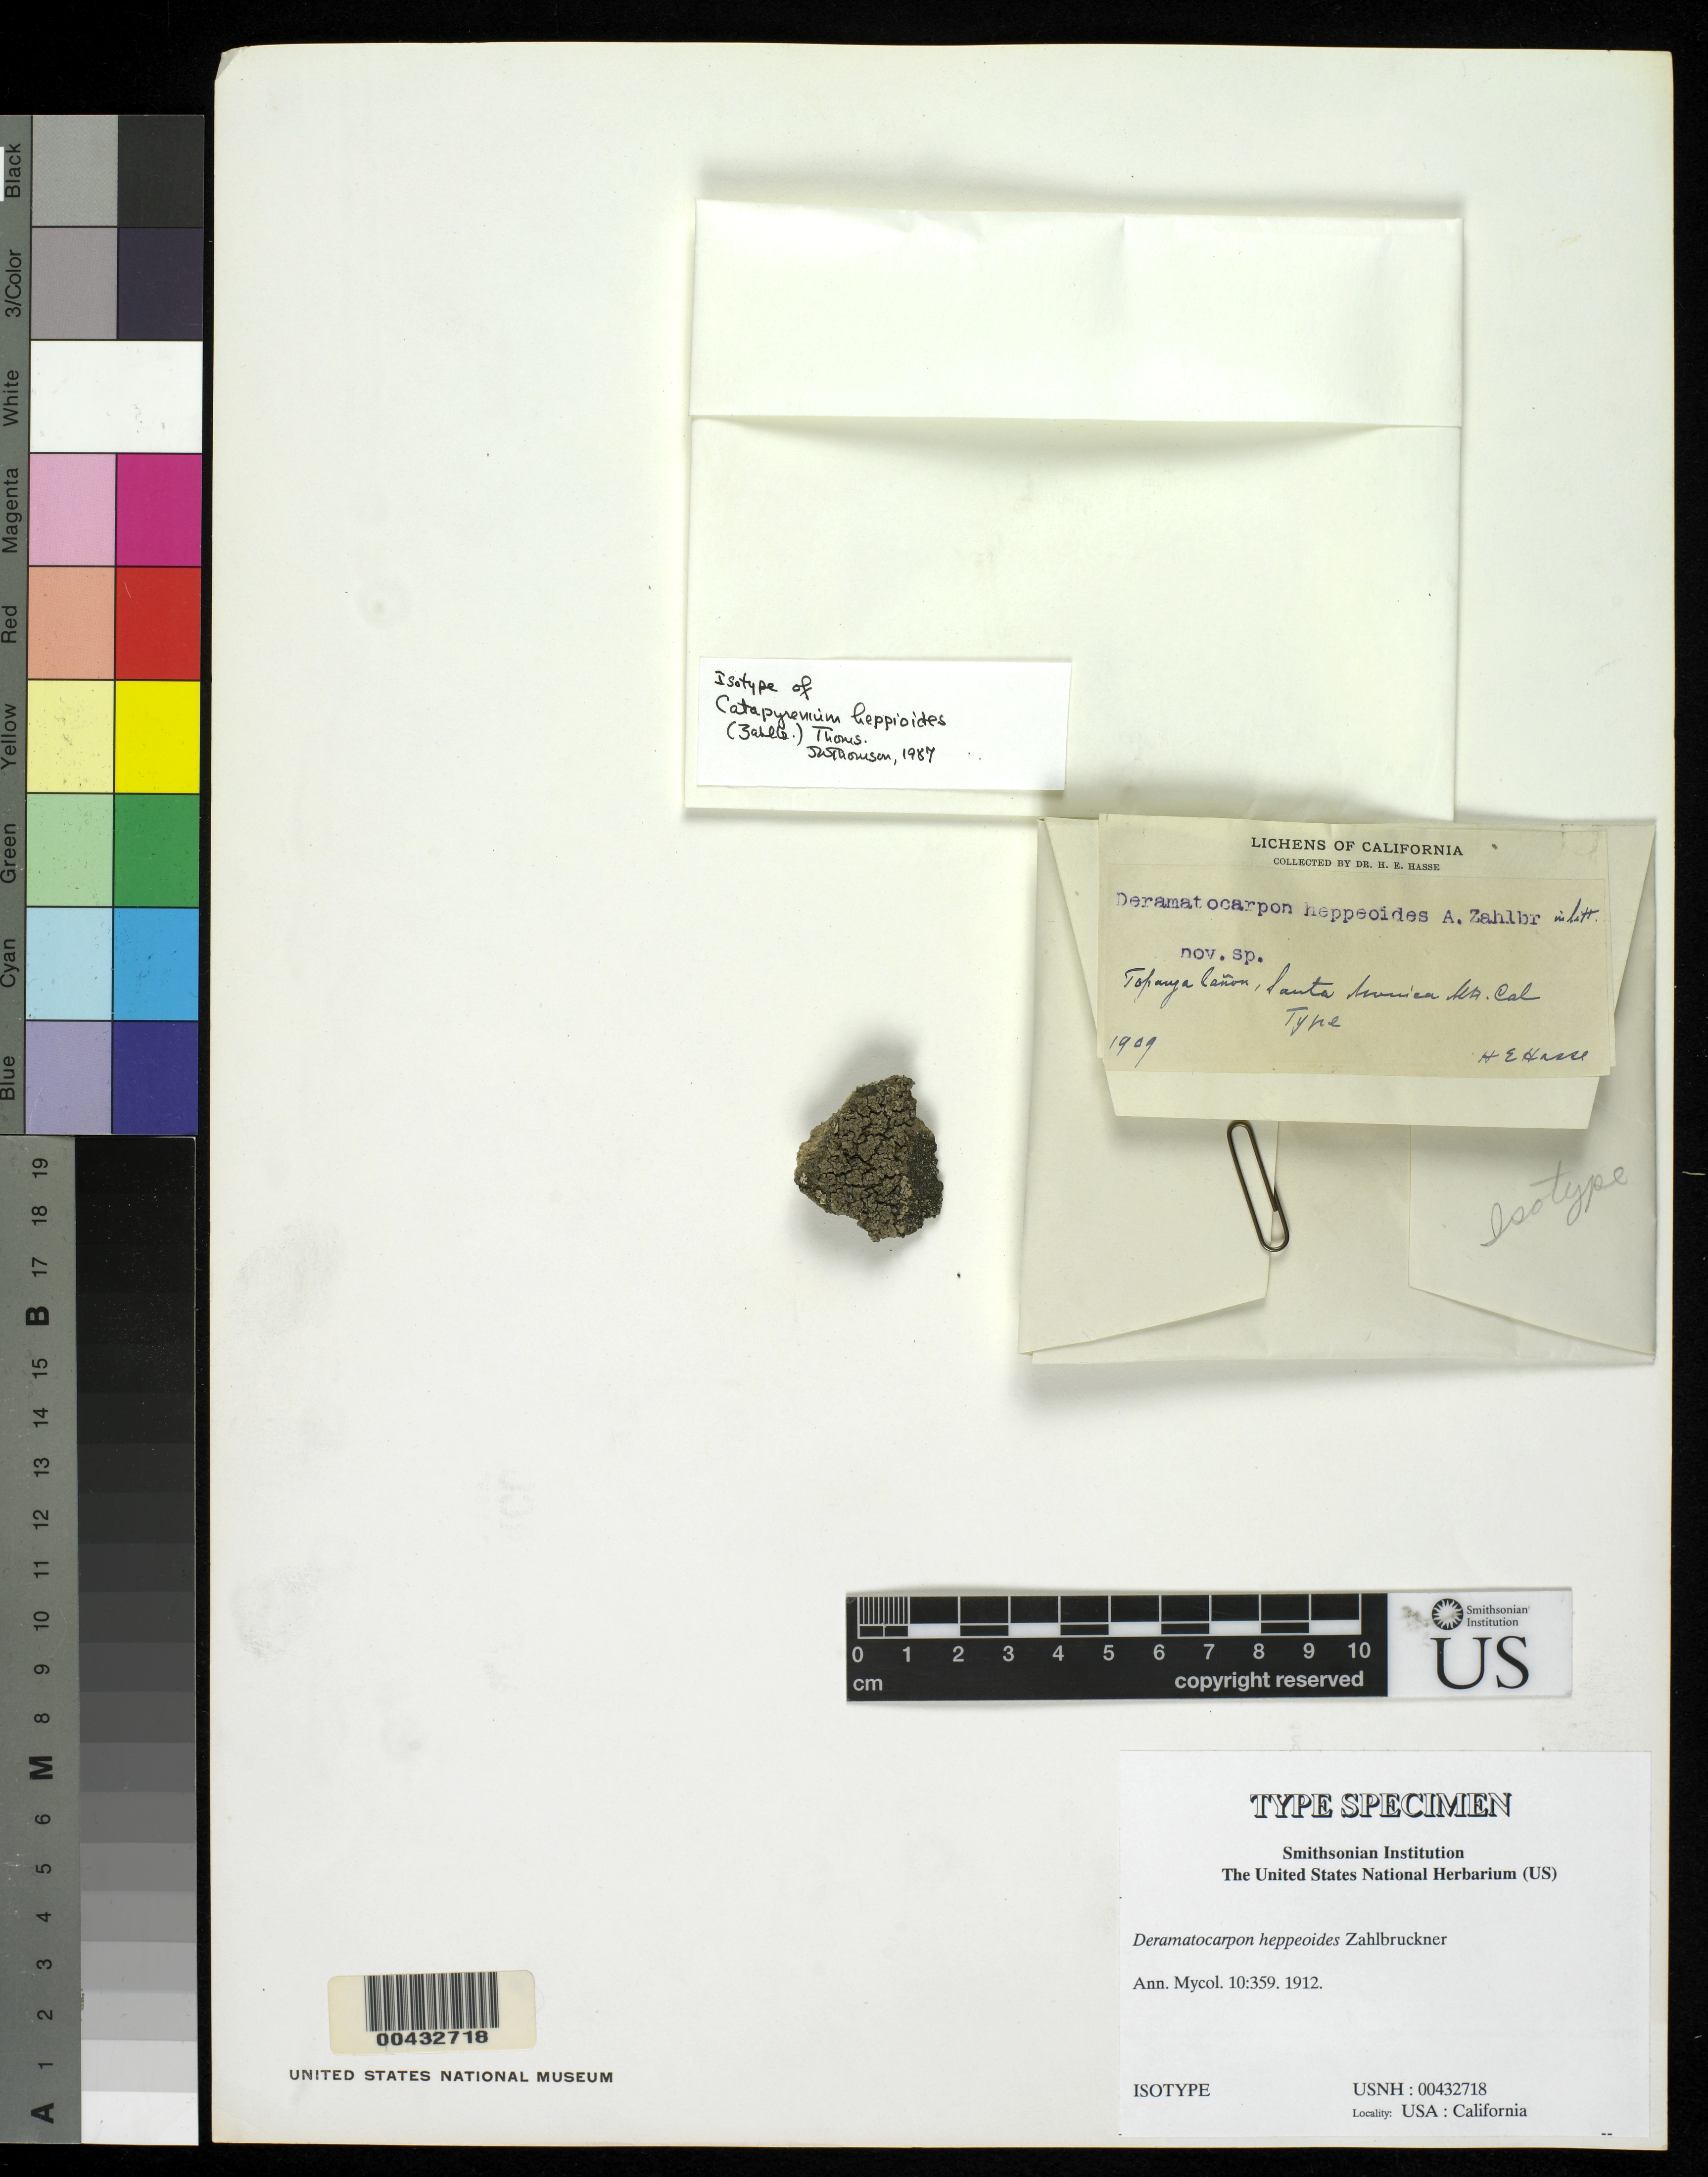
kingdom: Fungi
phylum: Ascomycota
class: Eurotiomycetes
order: Verrucariales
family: Verrucariaceae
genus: Dermatocarpon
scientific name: Dermatocarpon heppeoides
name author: Zahlbr.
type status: Isotype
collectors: H. E. Hasse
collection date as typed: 1909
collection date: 1909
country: United States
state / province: California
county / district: Los Angeles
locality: Topanga Canyon, Santa Monica Mountains.